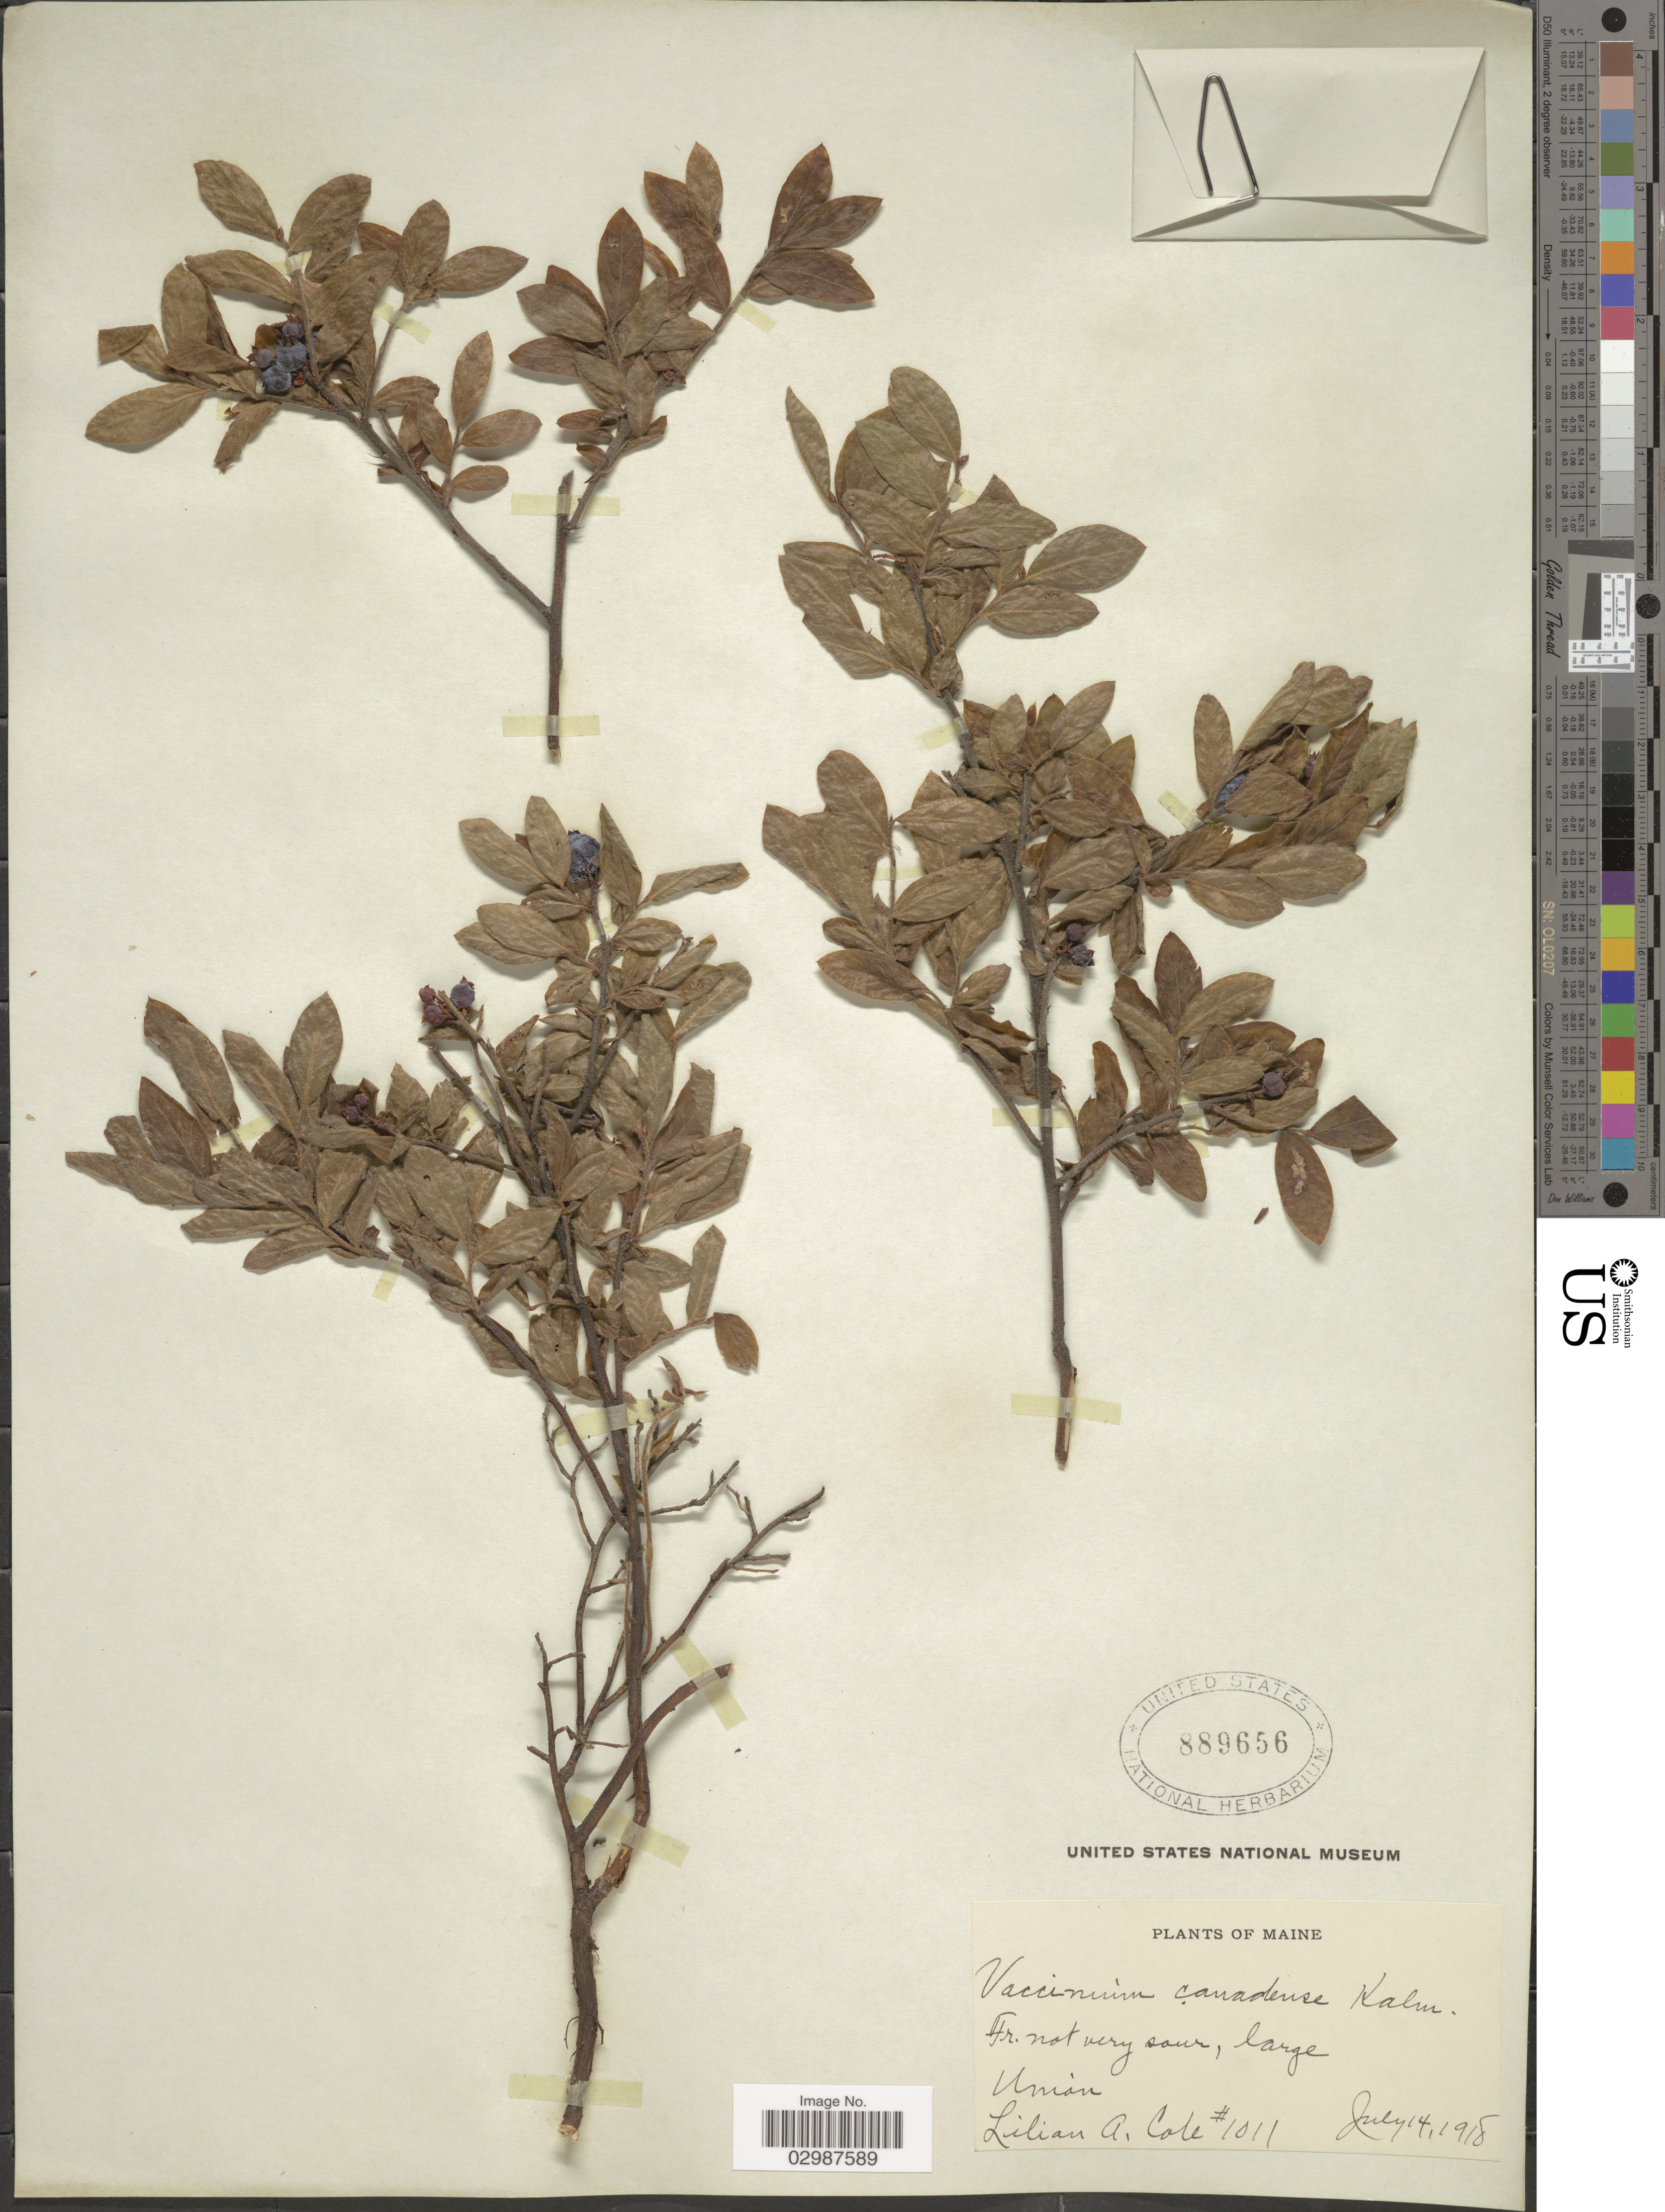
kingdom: Plantae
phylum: Tracheophyta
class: Magnoliopsida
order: Ericales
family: Ericaceae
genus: Vaccinium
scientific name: Vaccinium canadense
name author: Kalm ex Richardson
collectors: L. A. Cole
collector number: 1011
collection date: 1918-07-14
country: United States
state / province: Maine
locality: Union.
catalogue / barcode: US 889656